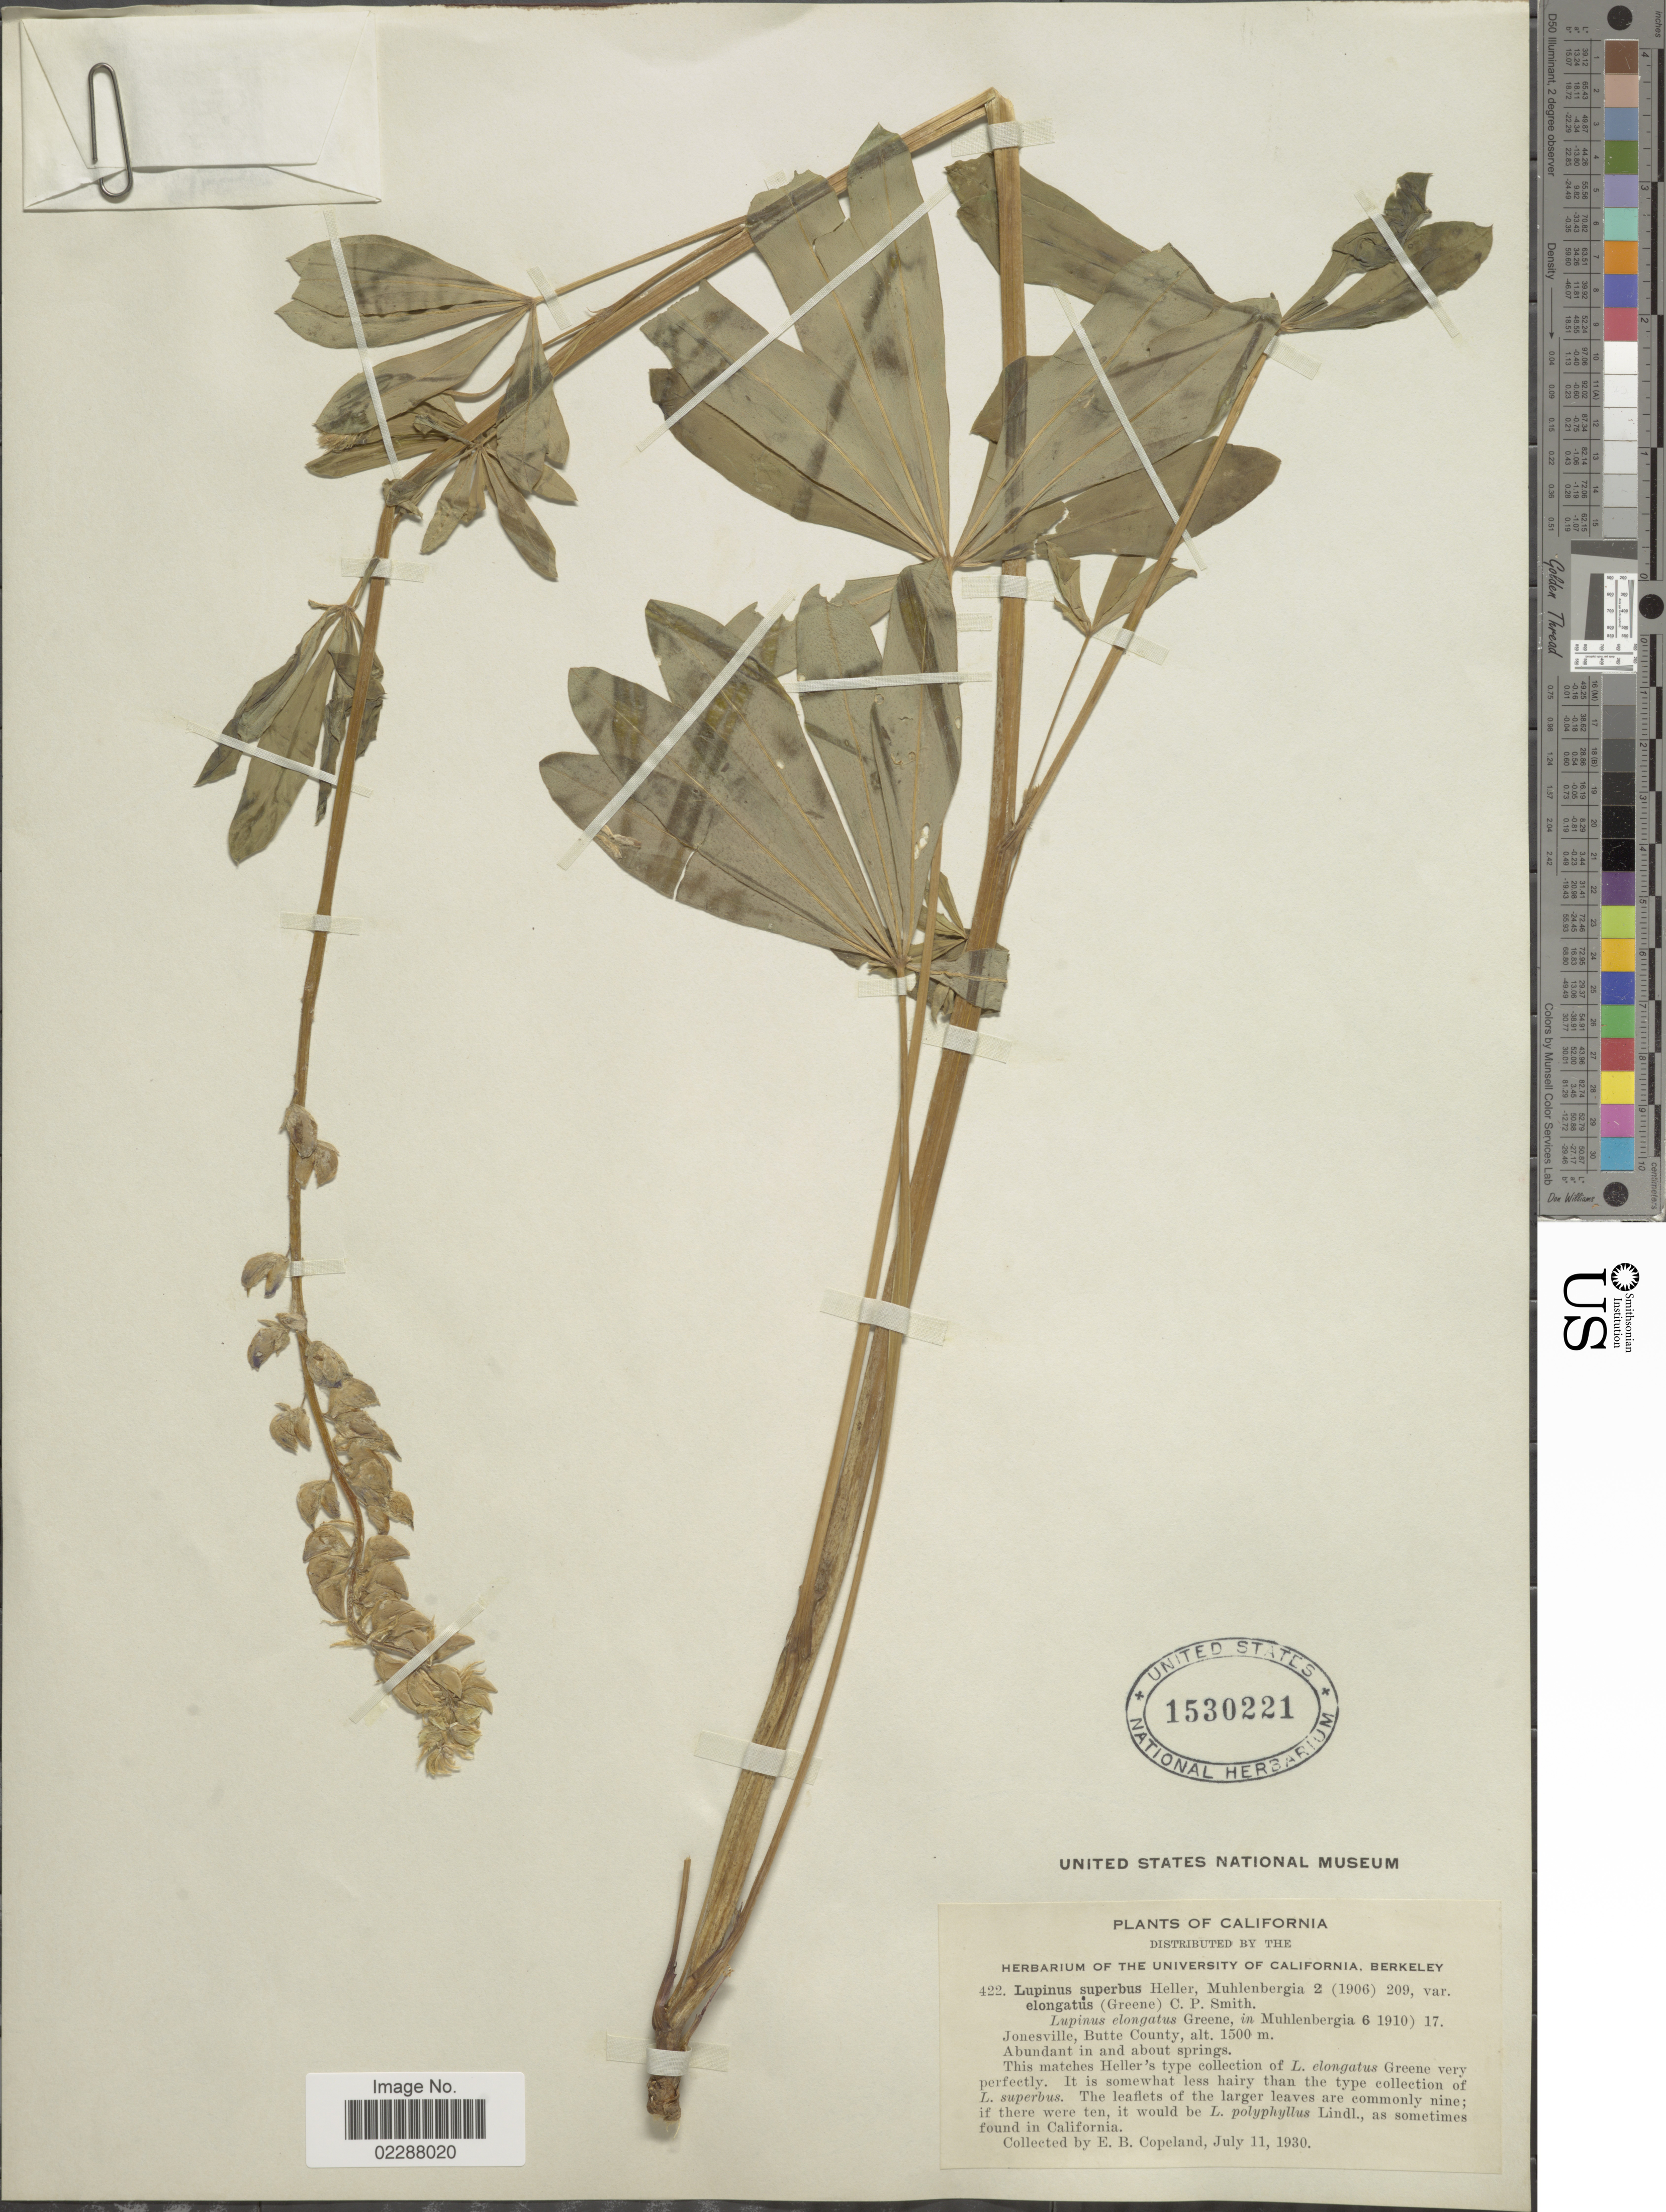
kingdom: Plantae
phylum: Tracheophyta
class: Magnoliopsida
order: Fabales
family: Fabaceae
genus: Lupinus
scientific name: Lupinus superbus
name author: A. Heller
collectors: E. B. Copeland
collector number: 422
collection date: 1930-07-11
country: United States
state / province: California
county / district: Butte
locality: Jonesville, Butte County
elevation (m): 1500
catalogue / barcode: US 1530221